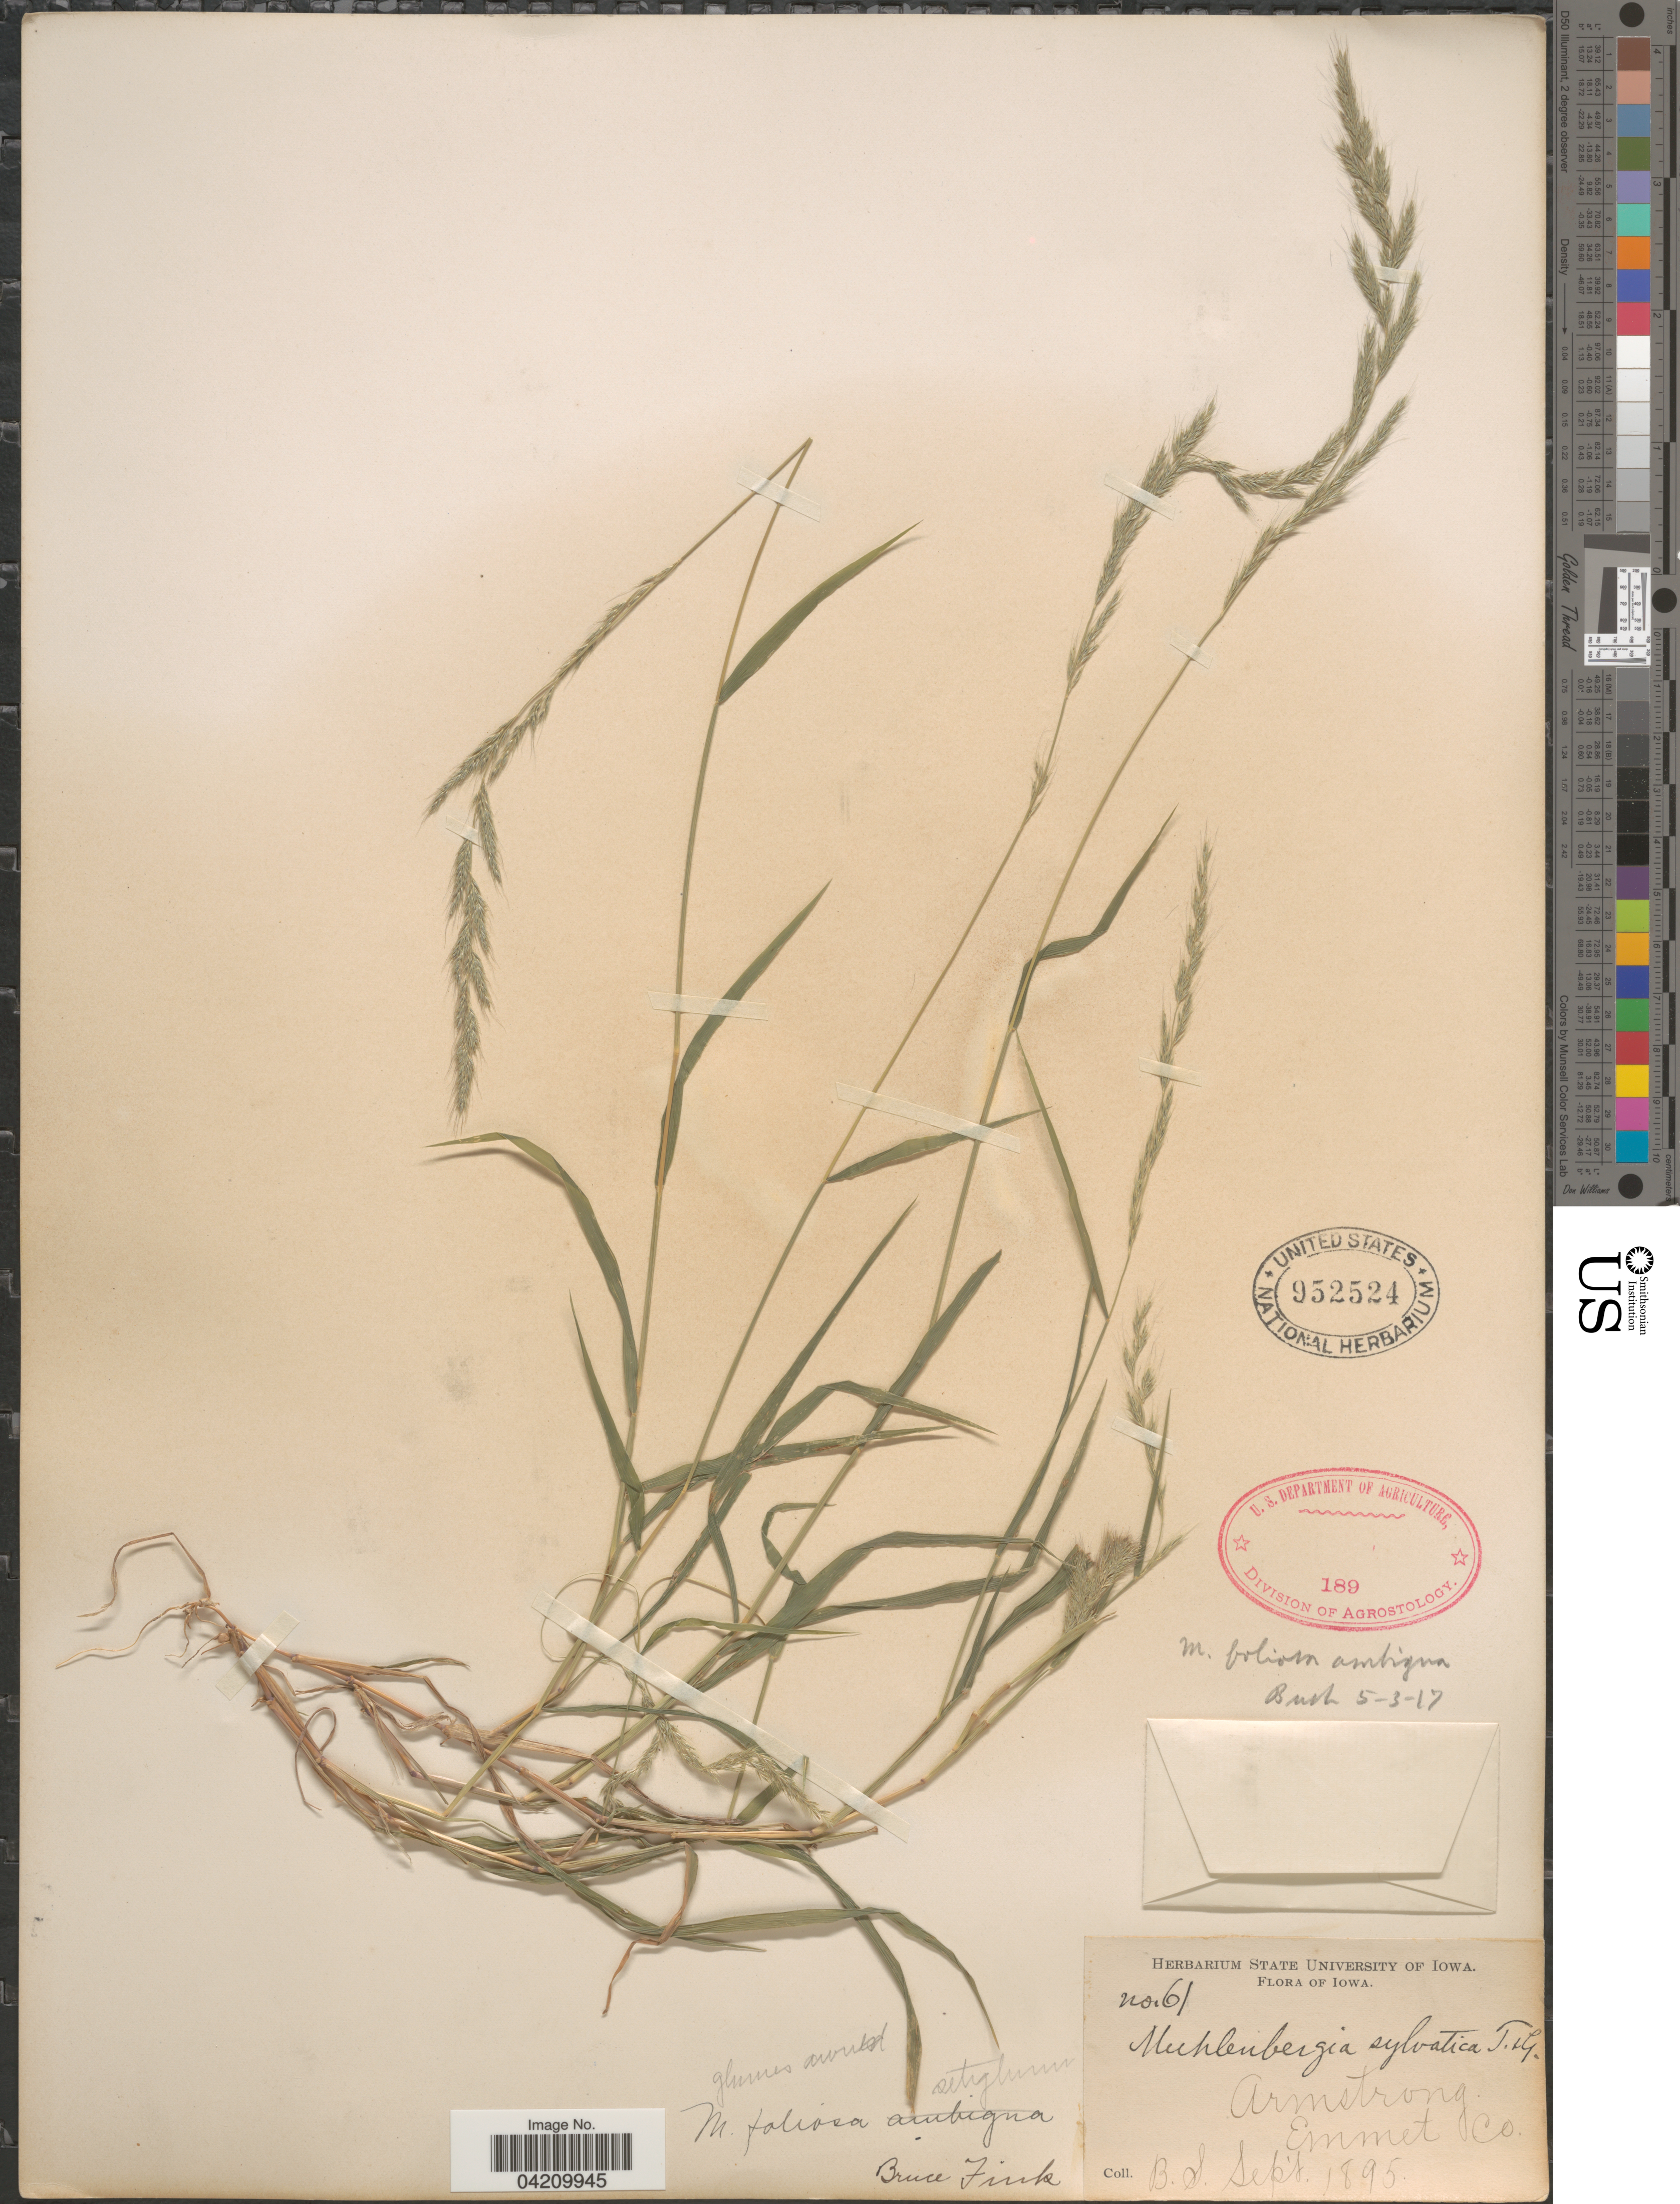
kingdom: Plantae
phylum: Tracheophyta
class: Liliopsida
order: Poales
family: Poaceae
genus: Muhlenbergia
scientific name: Muhlenbergia mexicana var. filiformis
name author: (Torr.) Scribn.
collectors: B. Fink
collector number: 61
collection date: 1895-08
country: United States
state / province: Iowa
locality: Armstrong. Emmet Co.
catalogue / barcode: US 952524